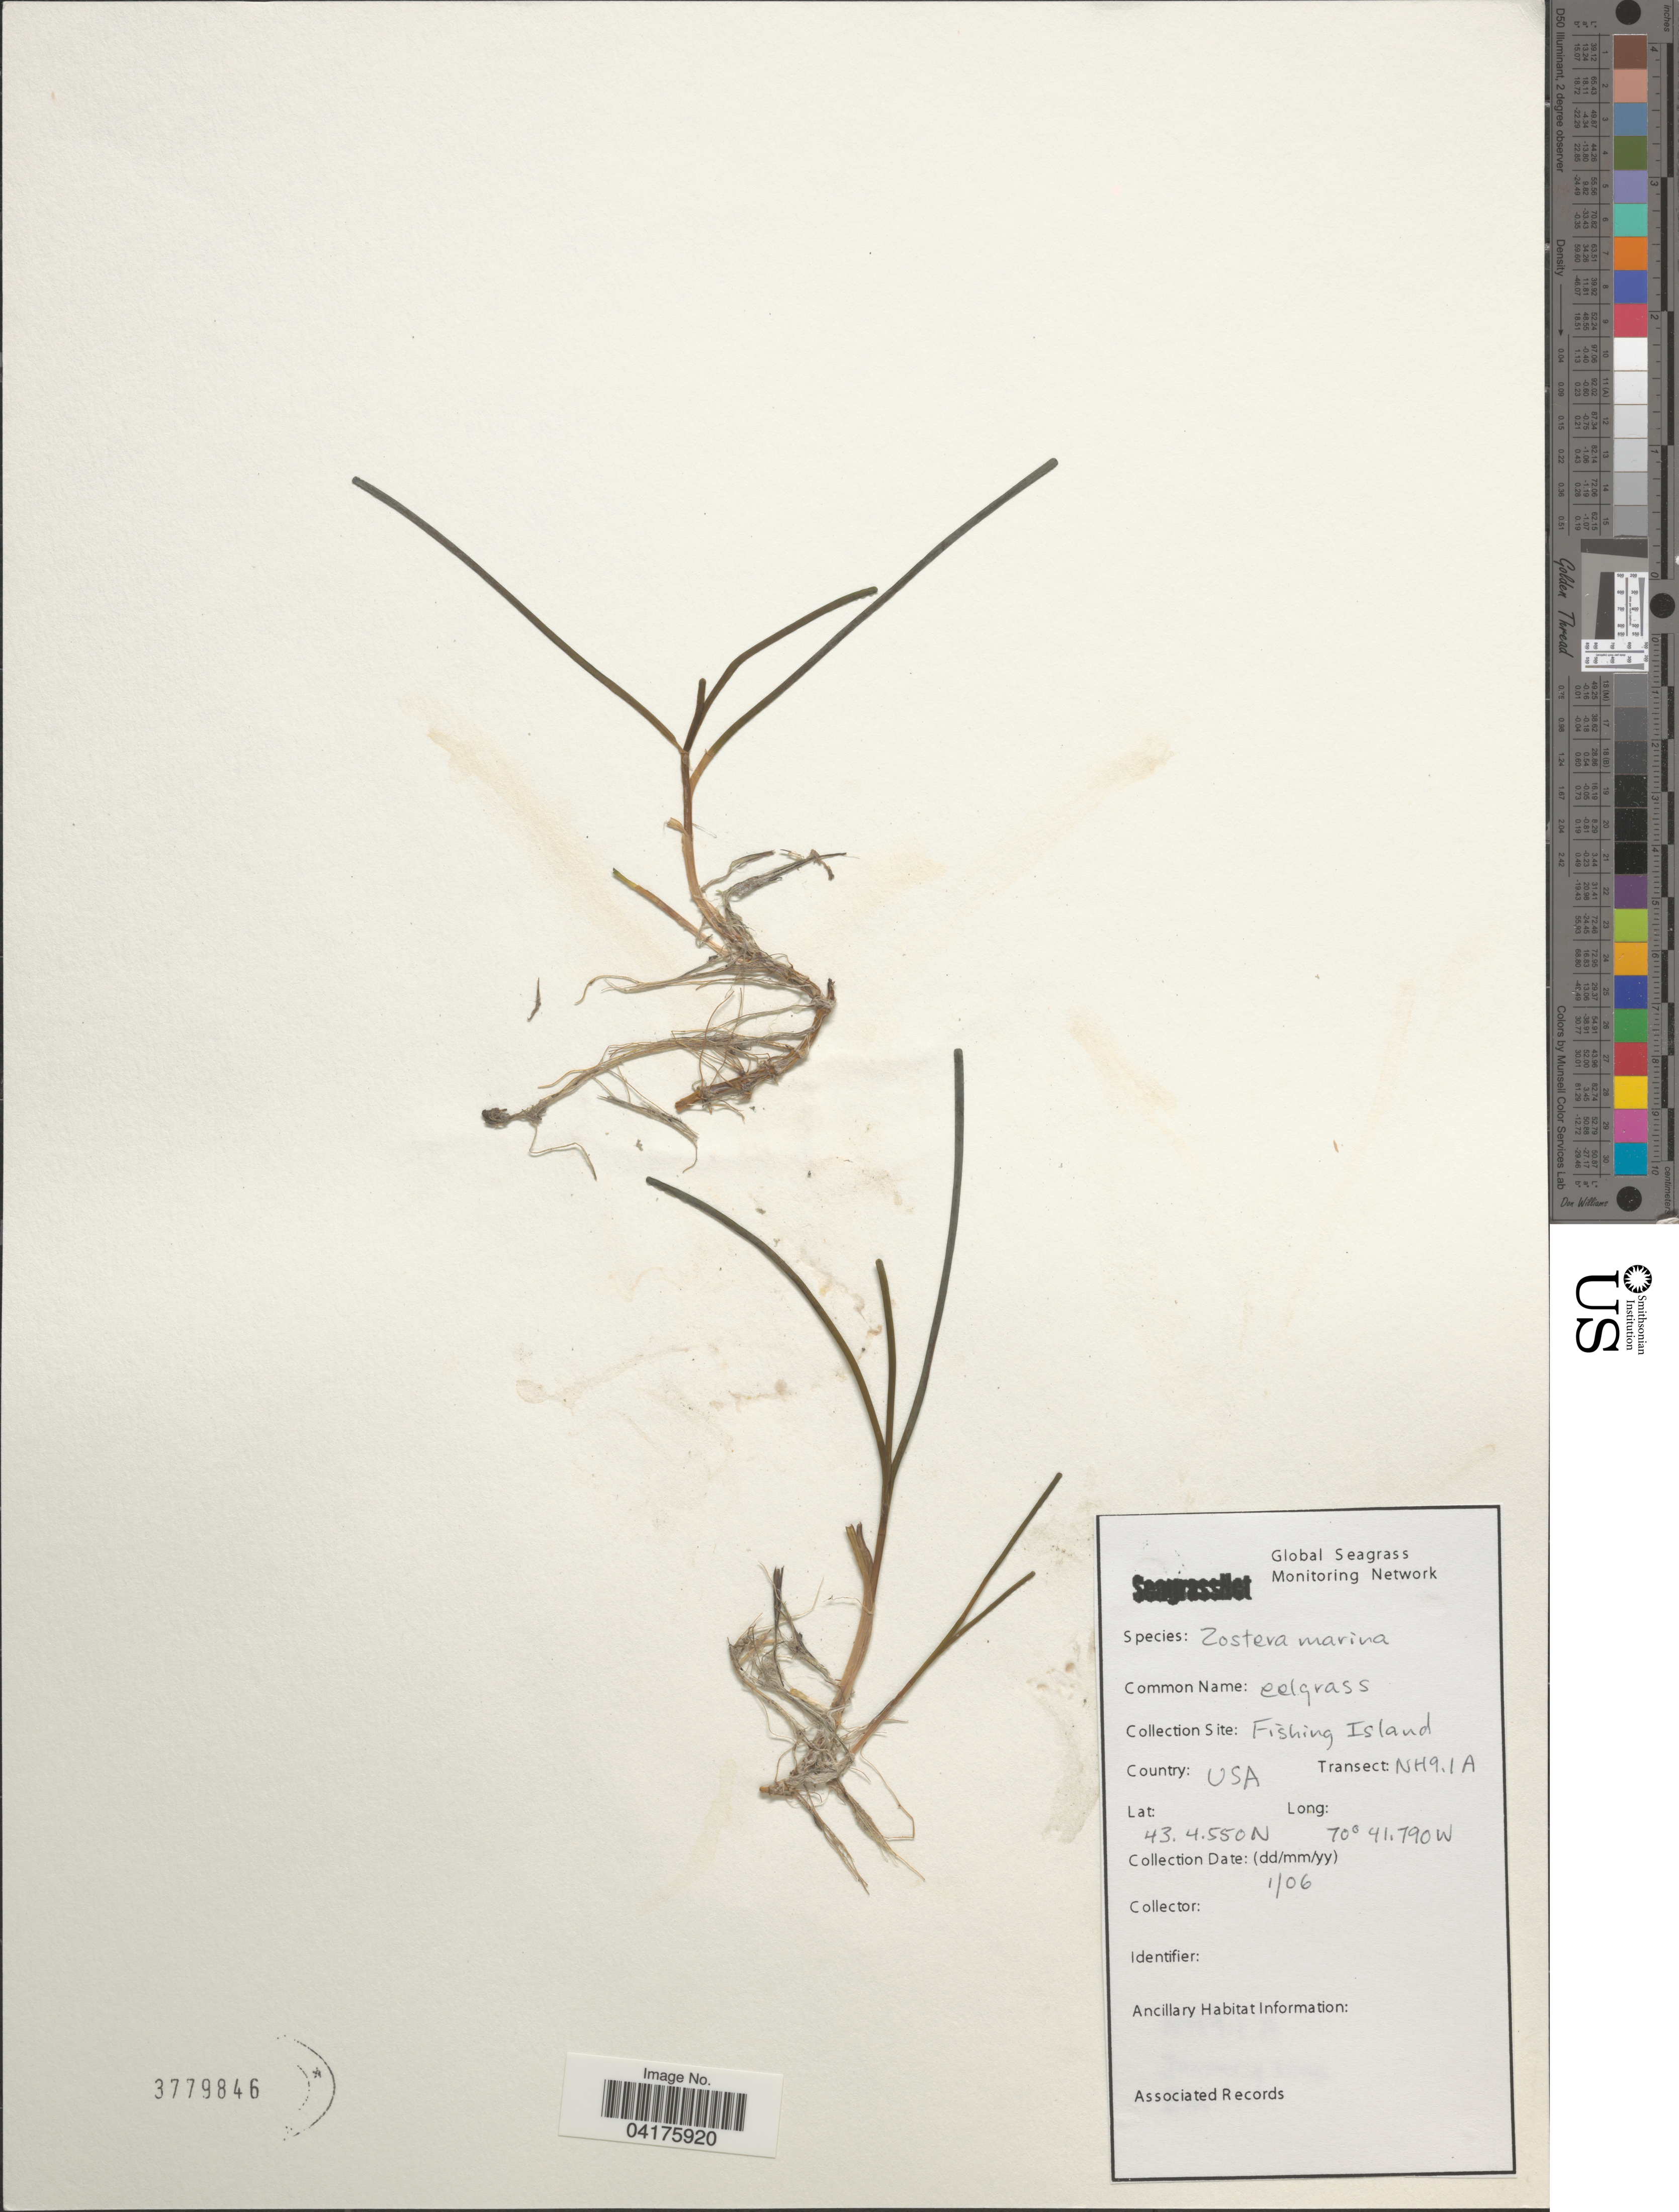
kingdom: Plantae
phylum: Tracheophyta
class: Liliopsida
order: Alismatales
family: Zosteraceae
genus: Zostera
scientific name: Zostera marina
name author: L.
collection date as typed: Transcribed d/m/y: /1/6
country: United States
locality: Fishing Island. Transect: NH9.1A.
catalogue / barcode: US 3779846